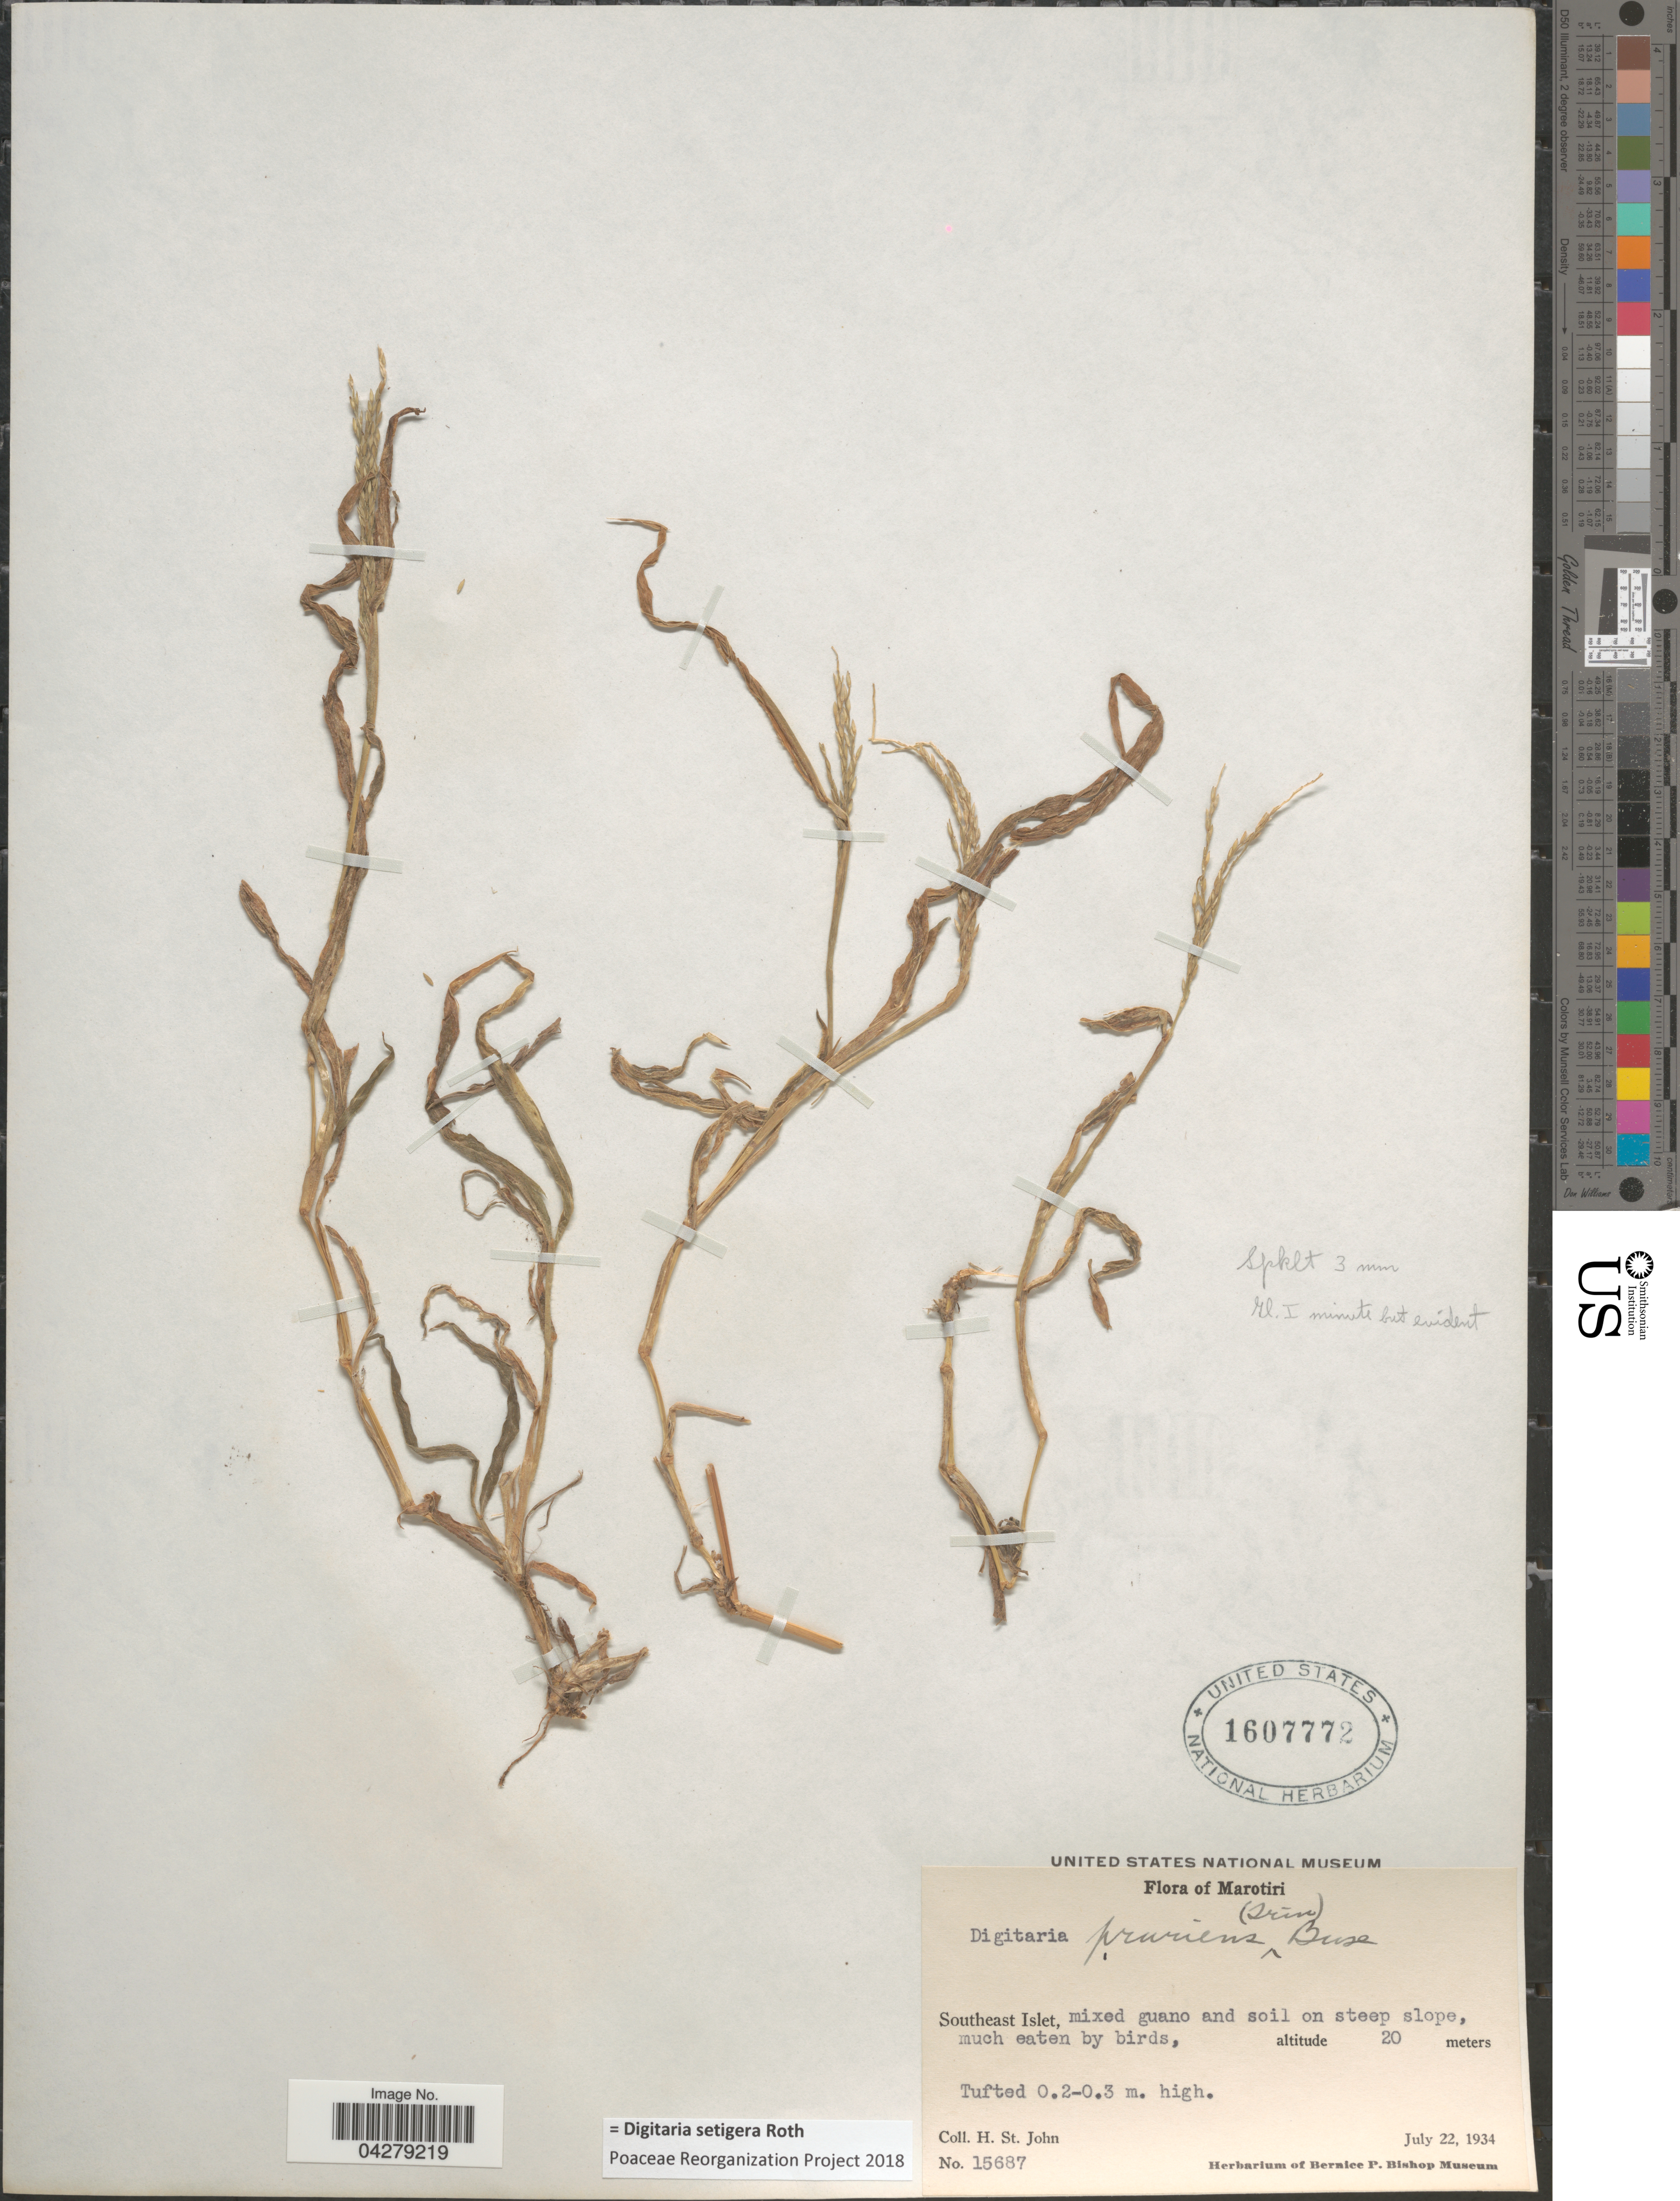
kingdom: Plantae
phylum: Tracheophyta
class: Liliopsida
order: Poales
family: Poaceae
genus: Digitaria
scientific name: Digitaria setigera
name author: Roth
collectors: H. St. John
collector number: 15687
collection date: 1934-07-22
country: French Polynesia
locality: Marotiri. Southeast Islet, mixed guano and soil on steep slope, much eaten by birds.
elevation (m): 20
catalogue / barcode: US 1607772